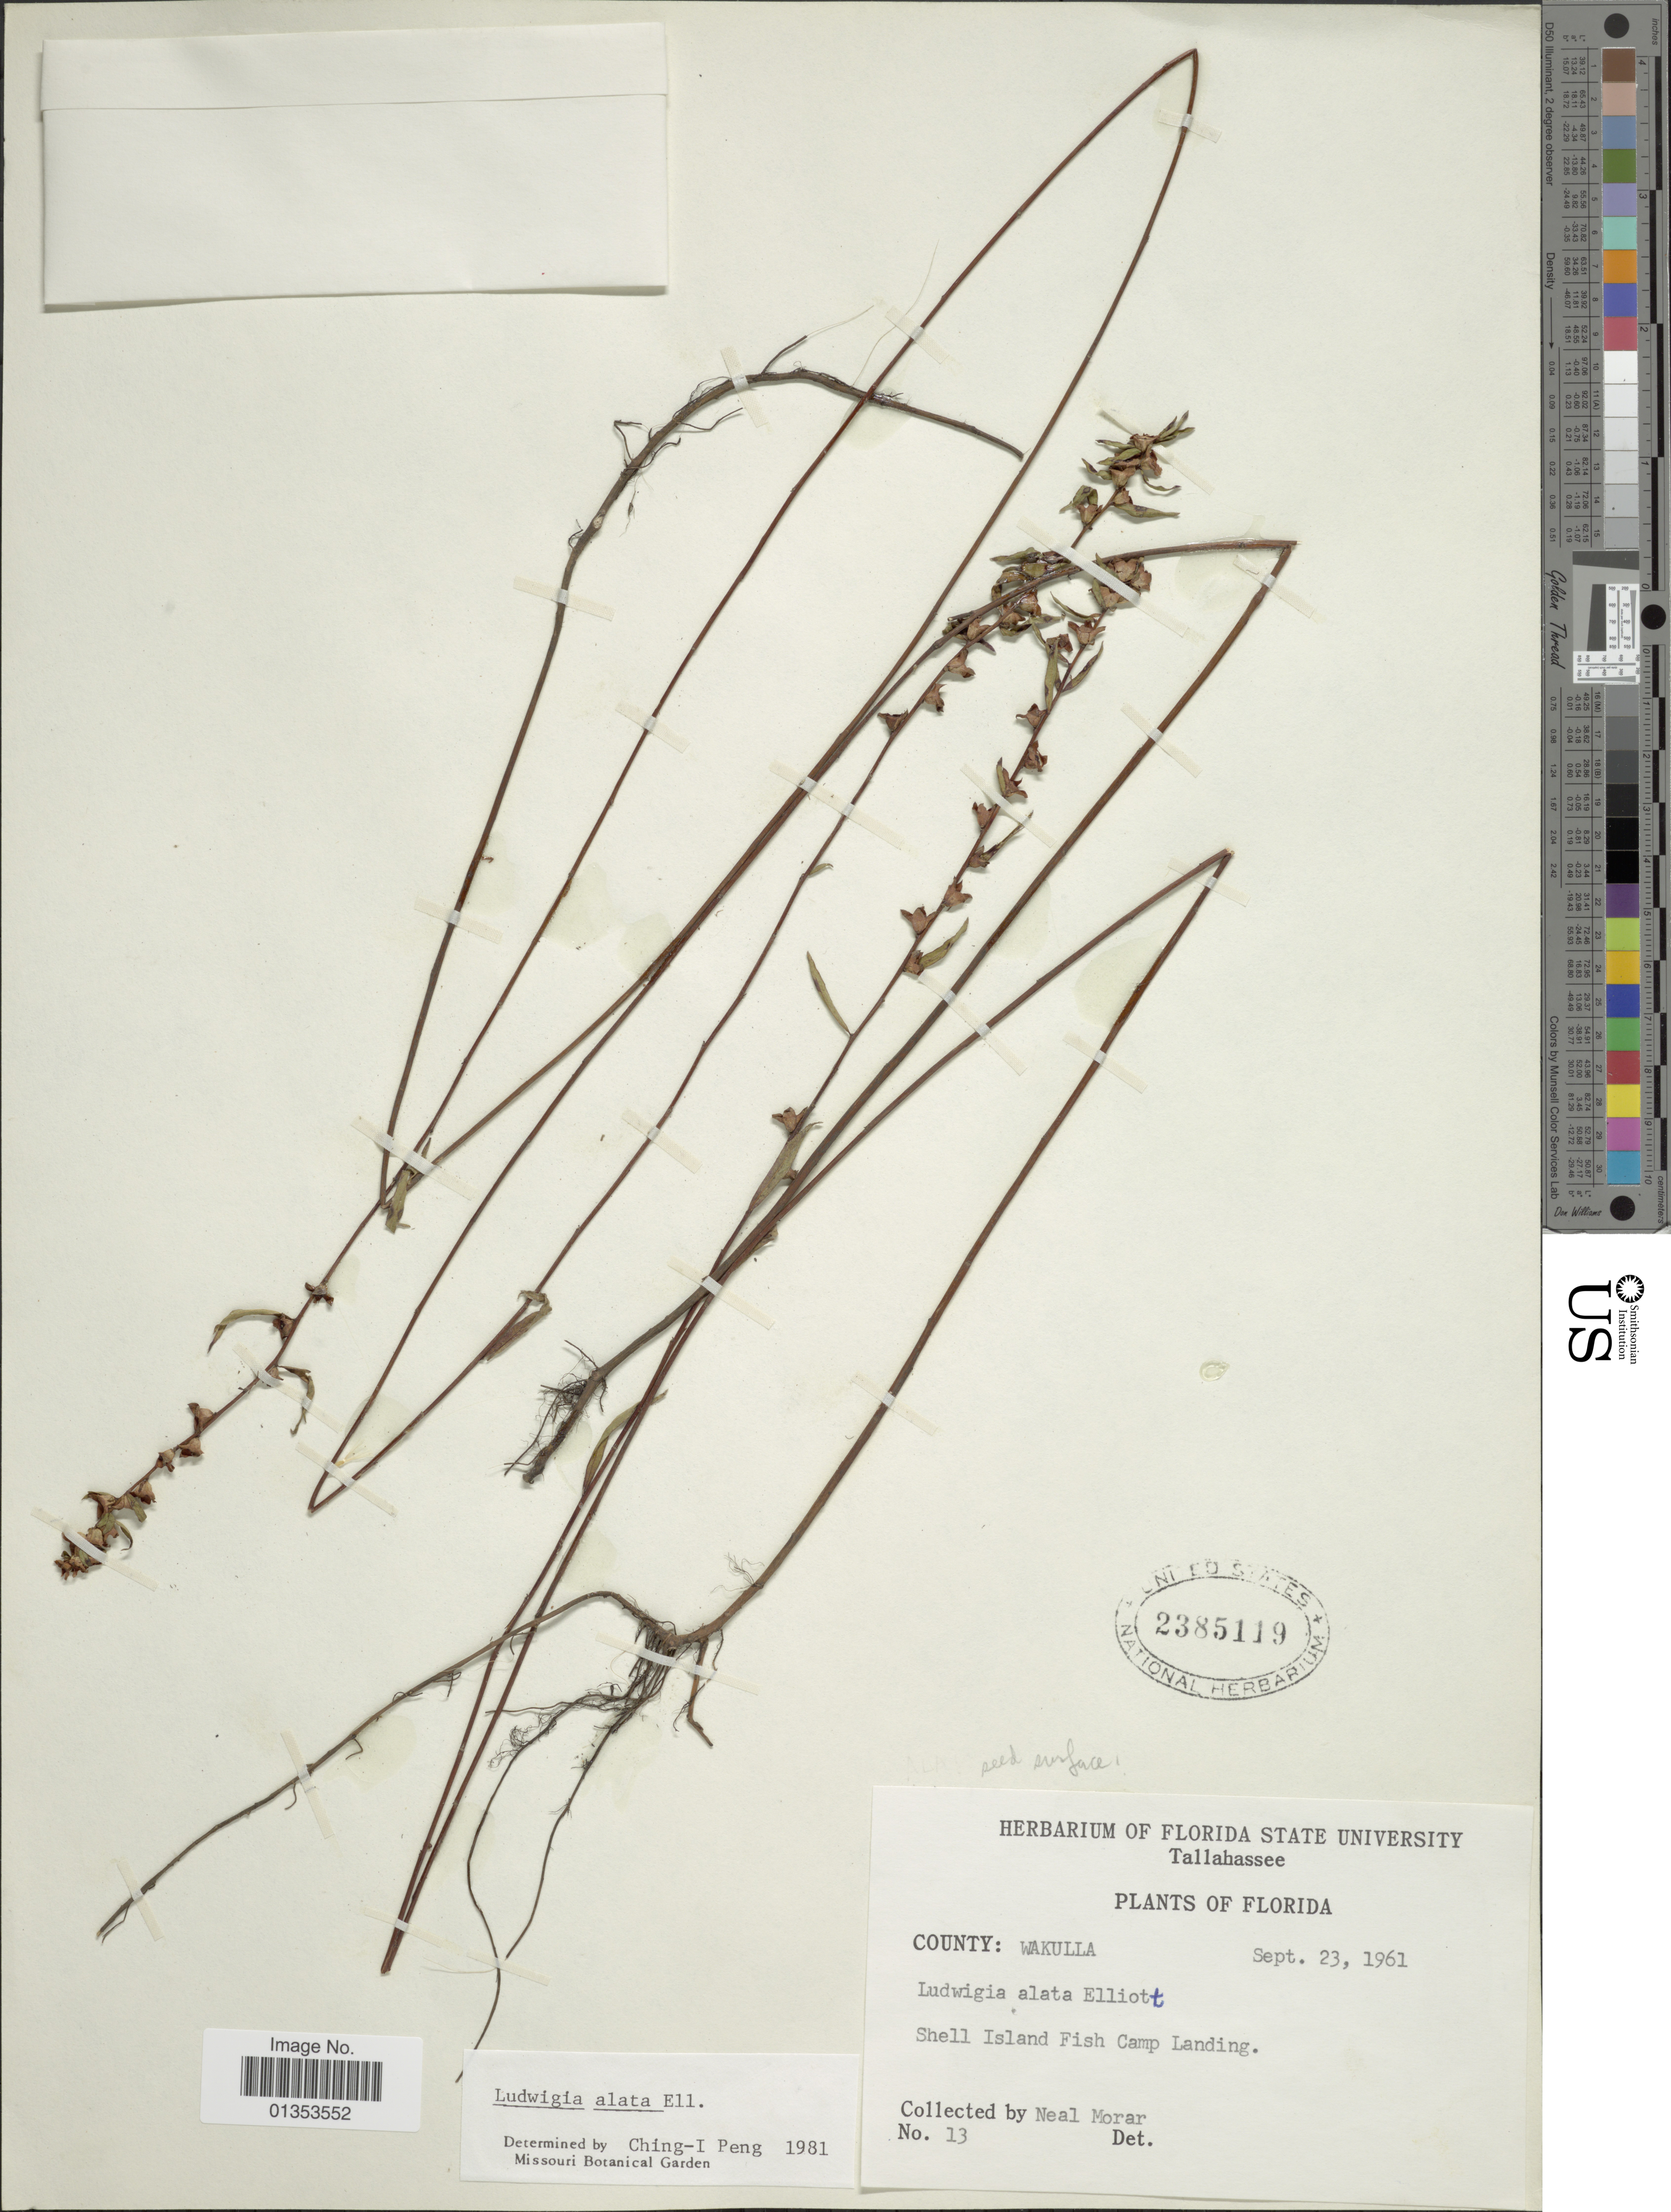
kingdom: Plantae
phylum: Tracheophyta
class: Magnoliopsida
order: Myrtales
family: Onagraceae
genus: Ludwigia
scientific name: Ludwigia alata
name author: Elliott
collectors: N. Morar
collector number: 13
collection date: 1961-09-23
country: United States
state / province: Florida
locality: Tallahassee, County: Wakulla, Shell island Fish Camp Landing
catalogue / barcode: US 2385119